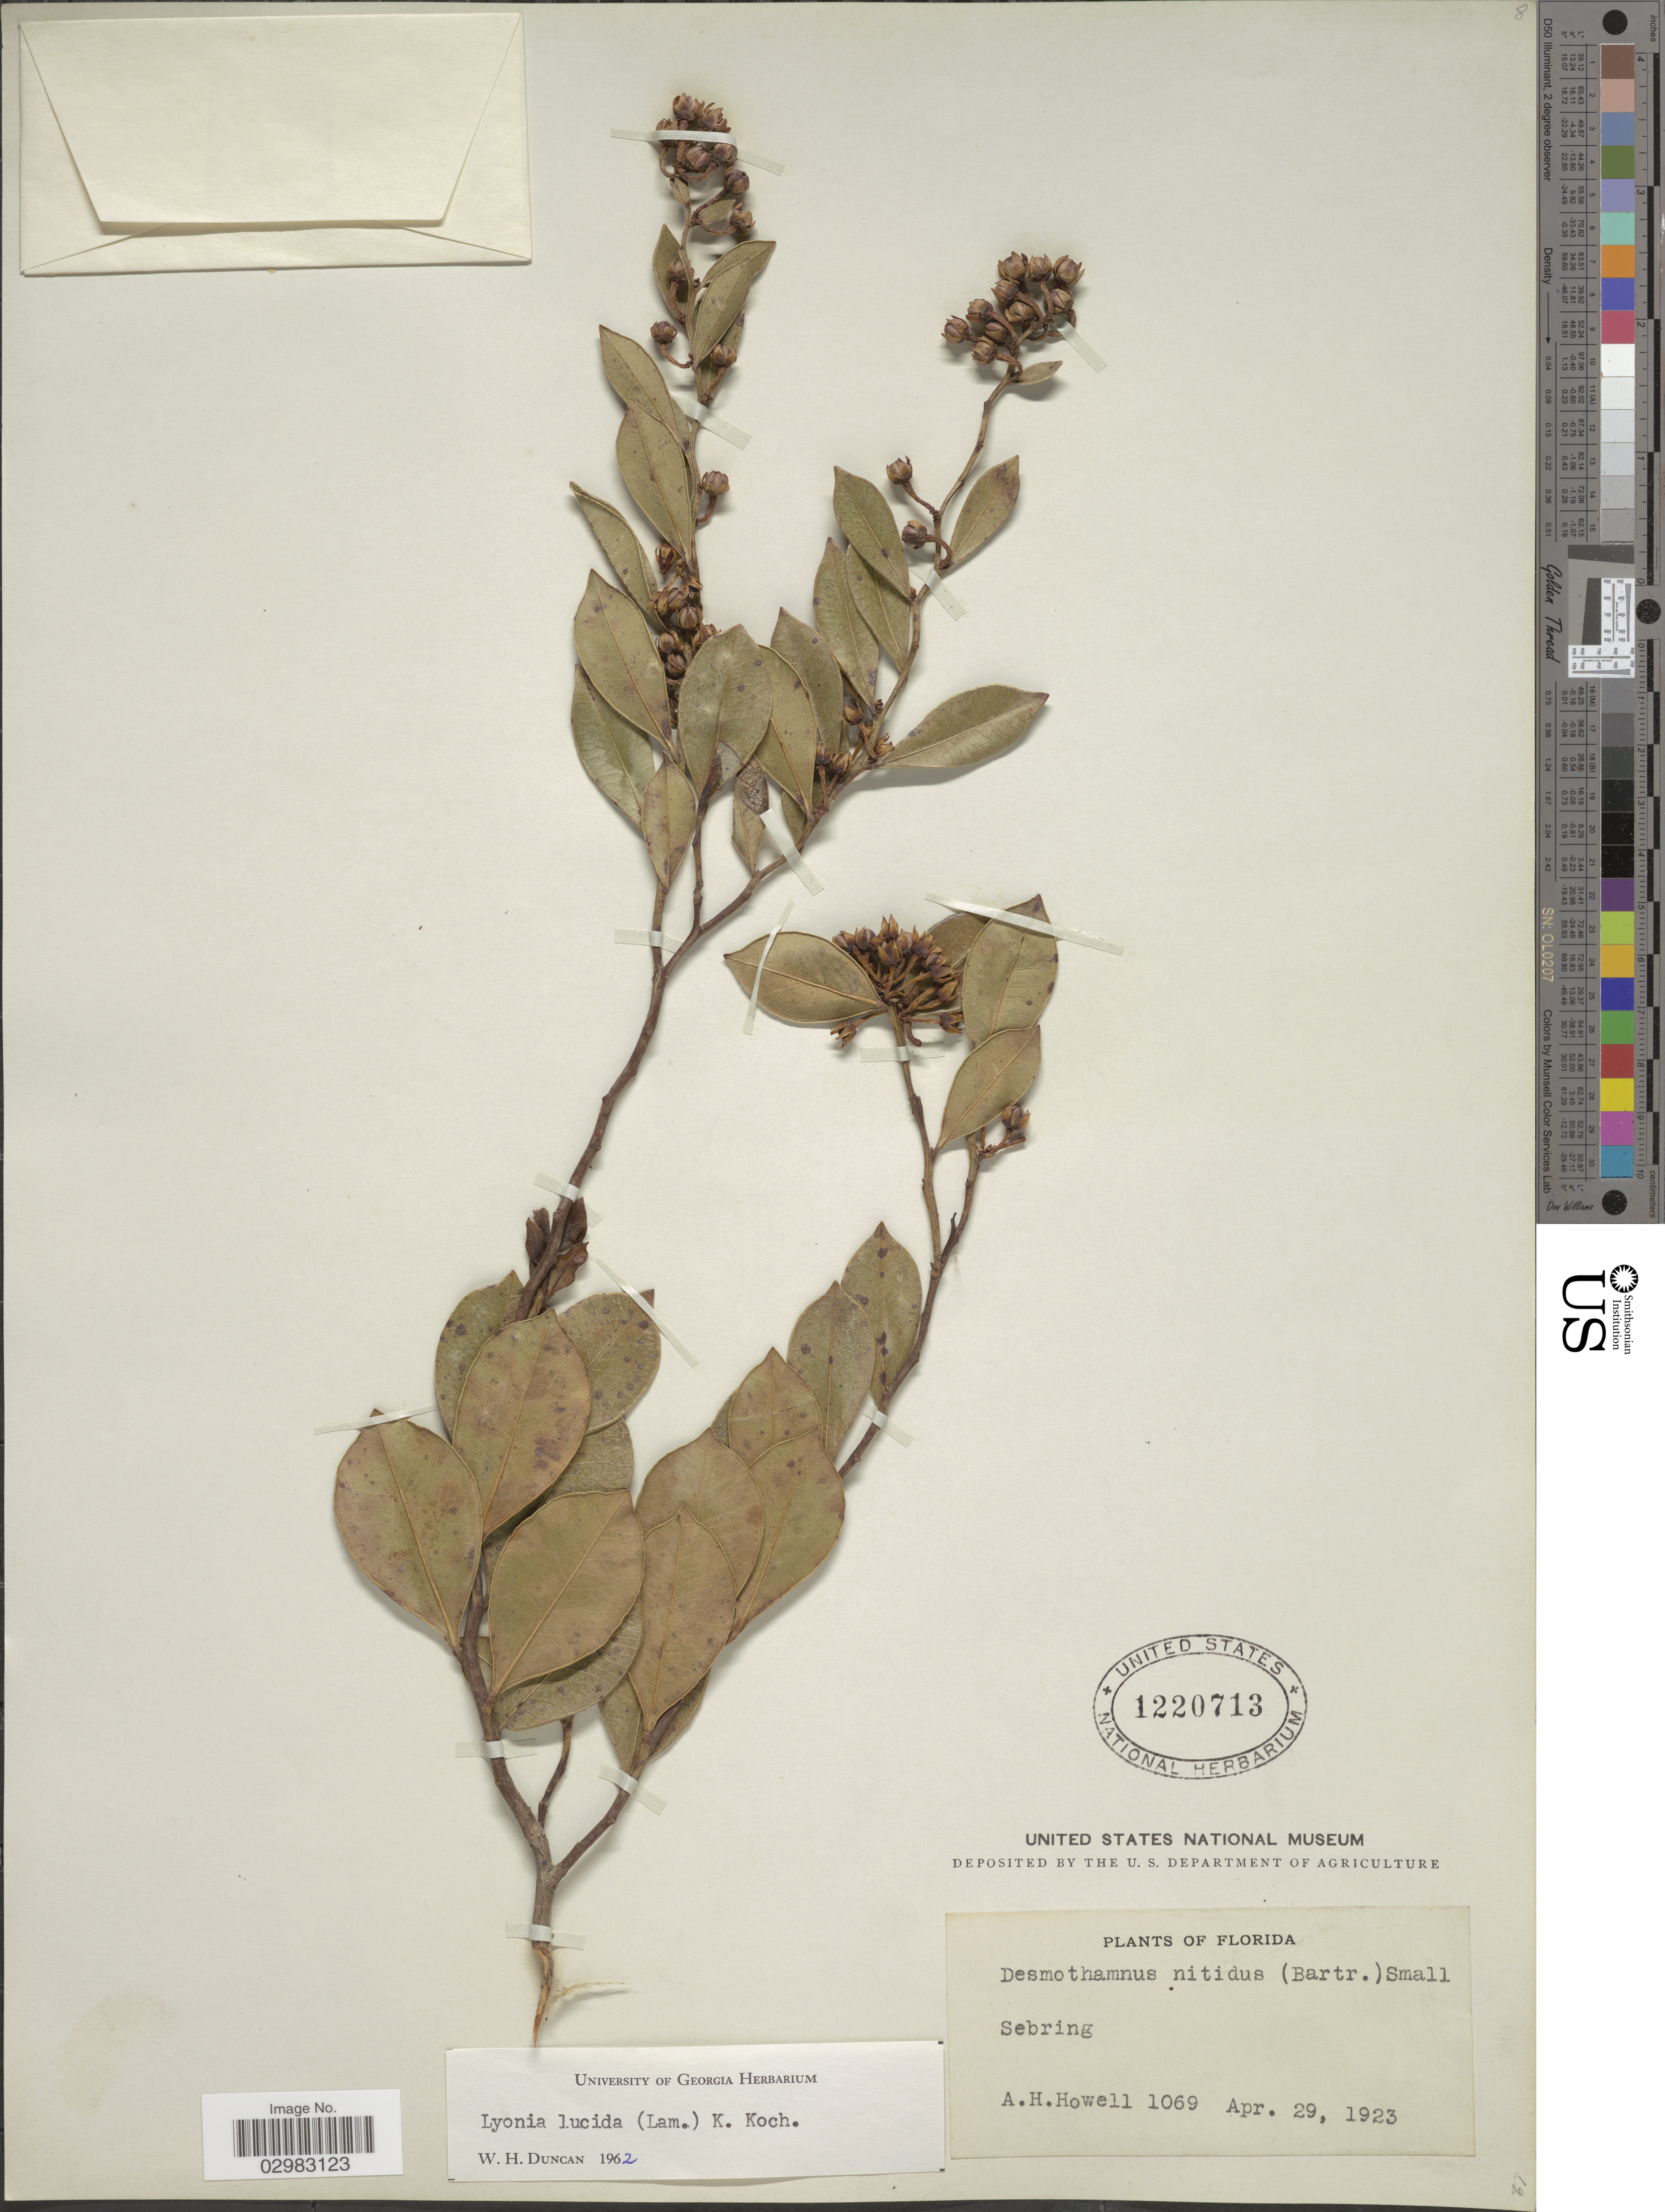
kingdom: Plantae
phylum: Tracheophyta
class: Magnoliopsida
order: Ericales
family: Ericaceae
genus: Lyonia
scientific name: Lyonia lucida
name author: K. Koch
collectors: A. Howell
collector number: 1069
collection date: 1923-04-29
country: United States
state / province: Florida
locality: Sebring.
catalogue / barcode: US 1220713